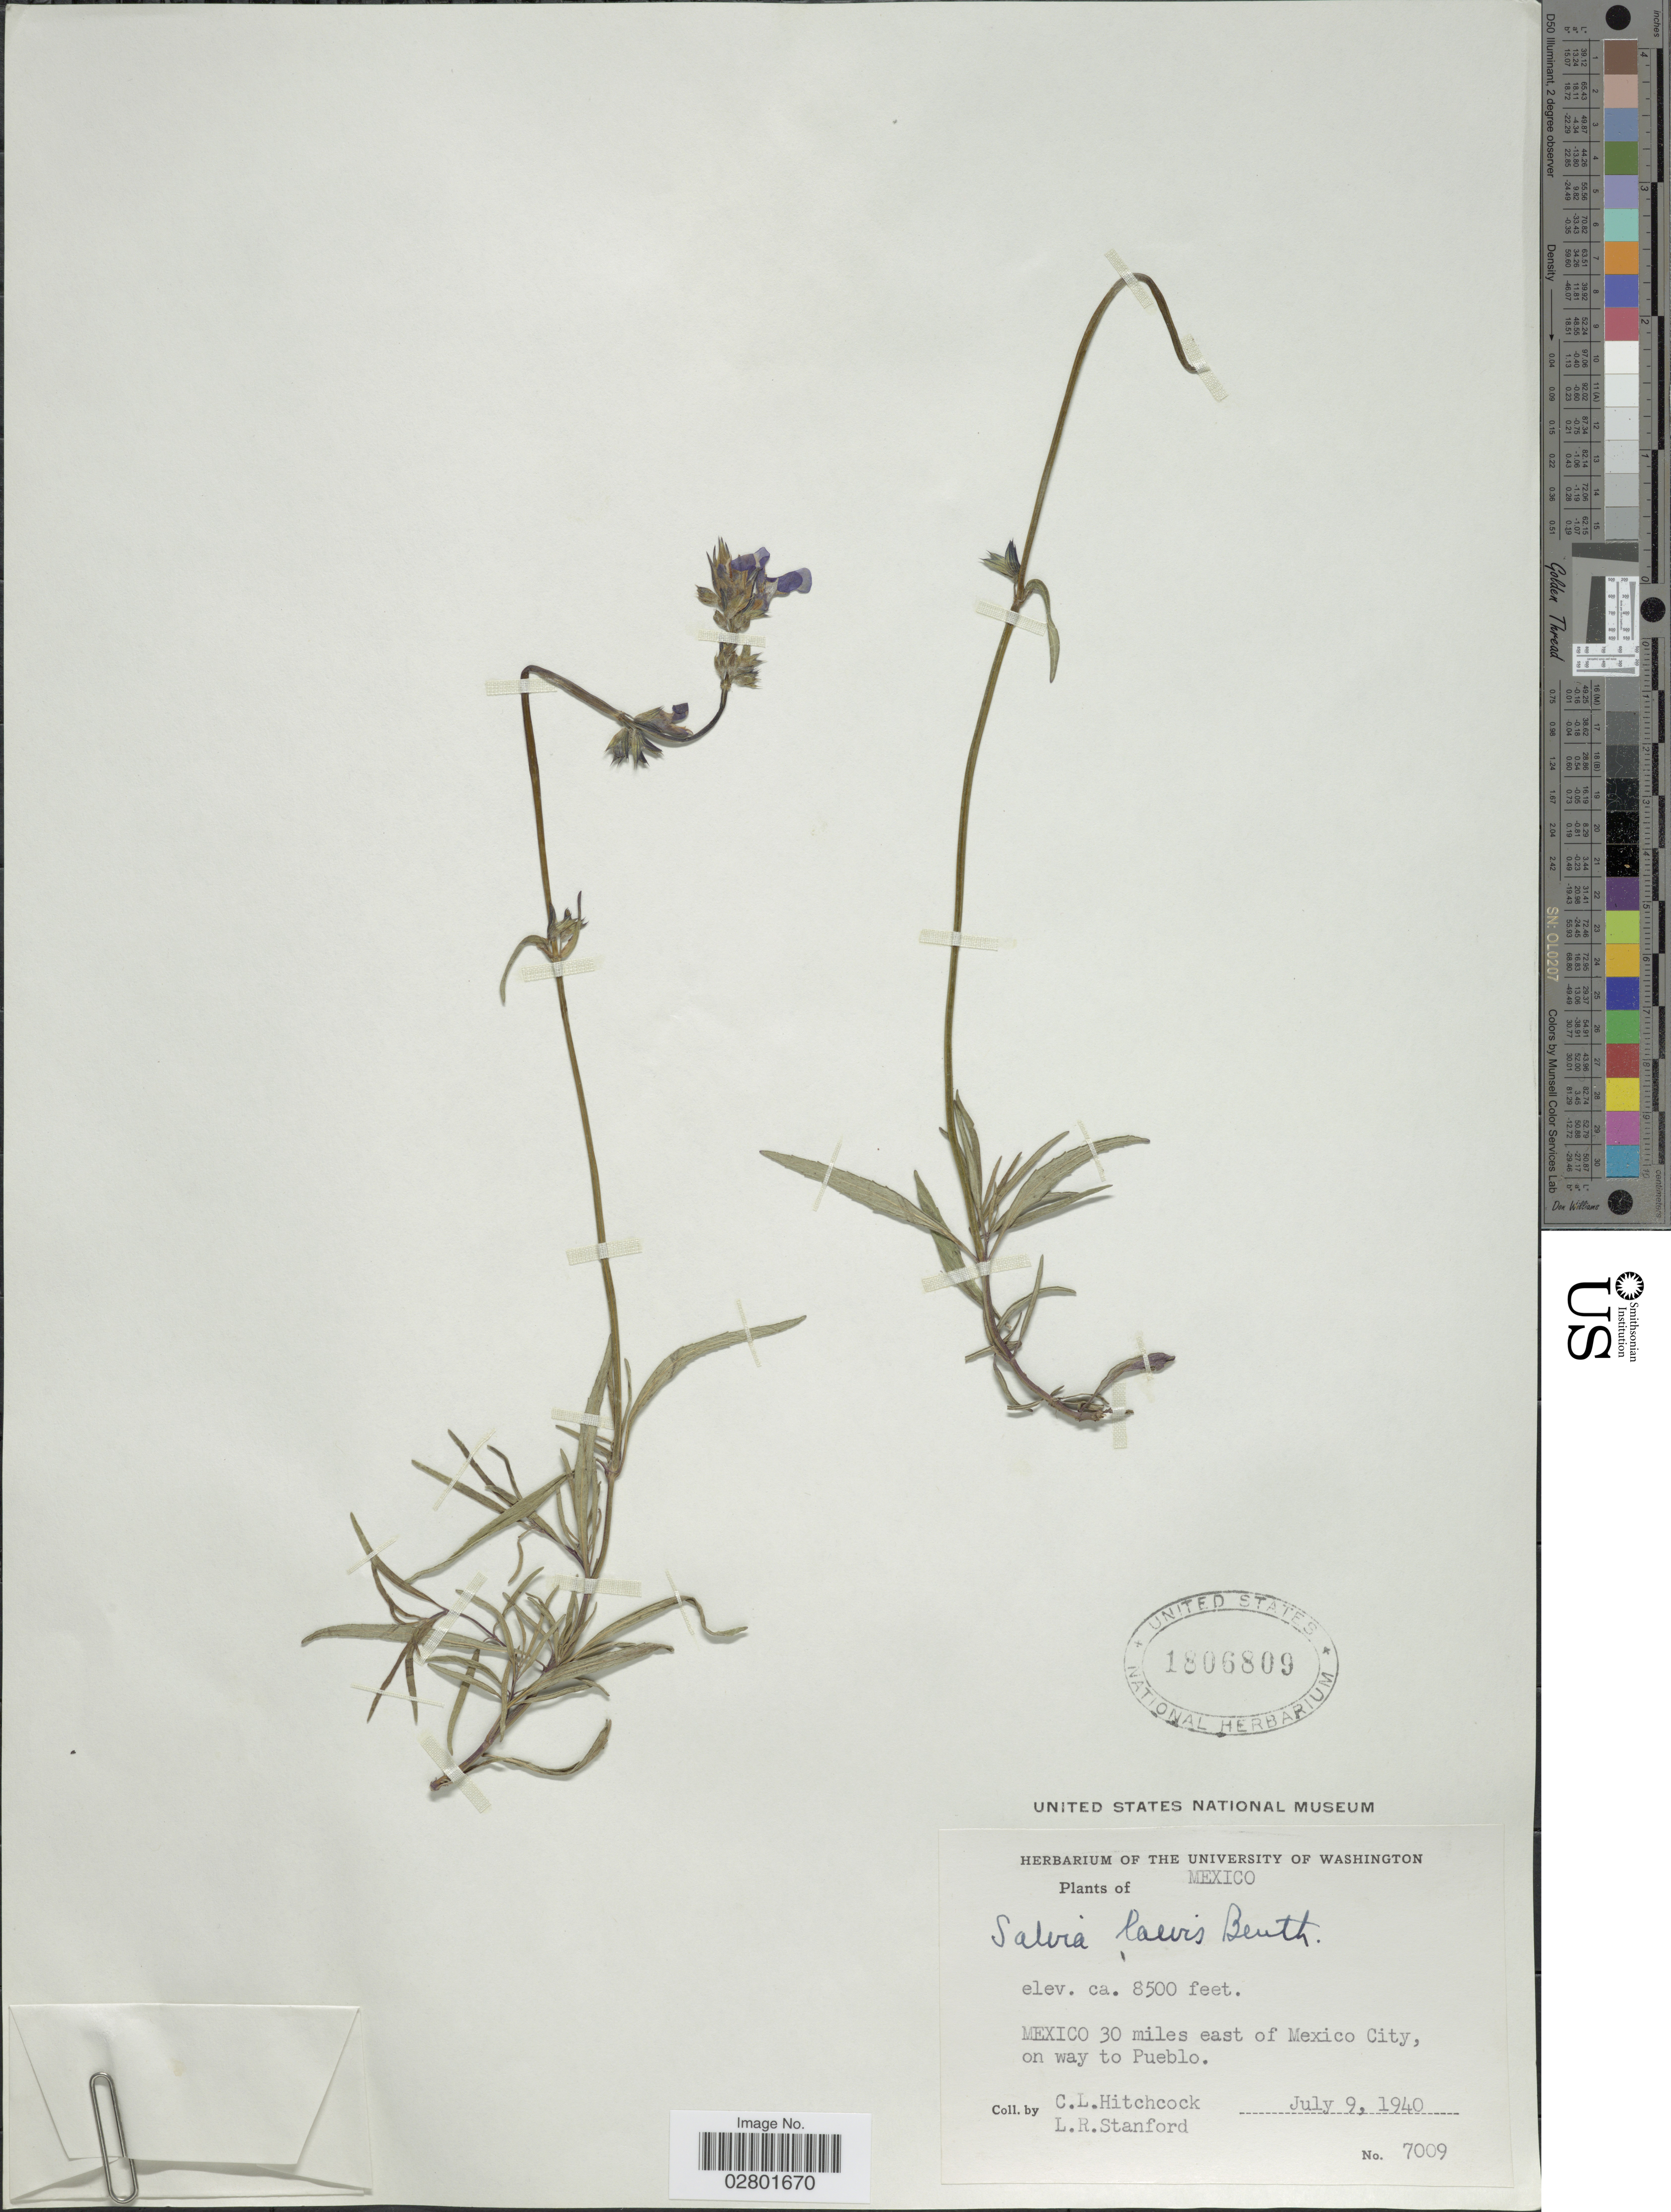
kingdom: Plantae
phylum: Tracheophyta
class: Magnoliopsida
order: Lamiales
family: Lamiaceae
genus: Salvia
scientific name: Salvia laevis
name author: Benth.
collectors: C. L. Hitchcock & L. R. Stanford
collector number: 7009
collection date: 1940-07-09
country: Mexico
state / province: México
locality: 30 miles east of Mexico City, on way to Pueblo.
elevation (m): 2591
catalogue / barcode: US 1806809